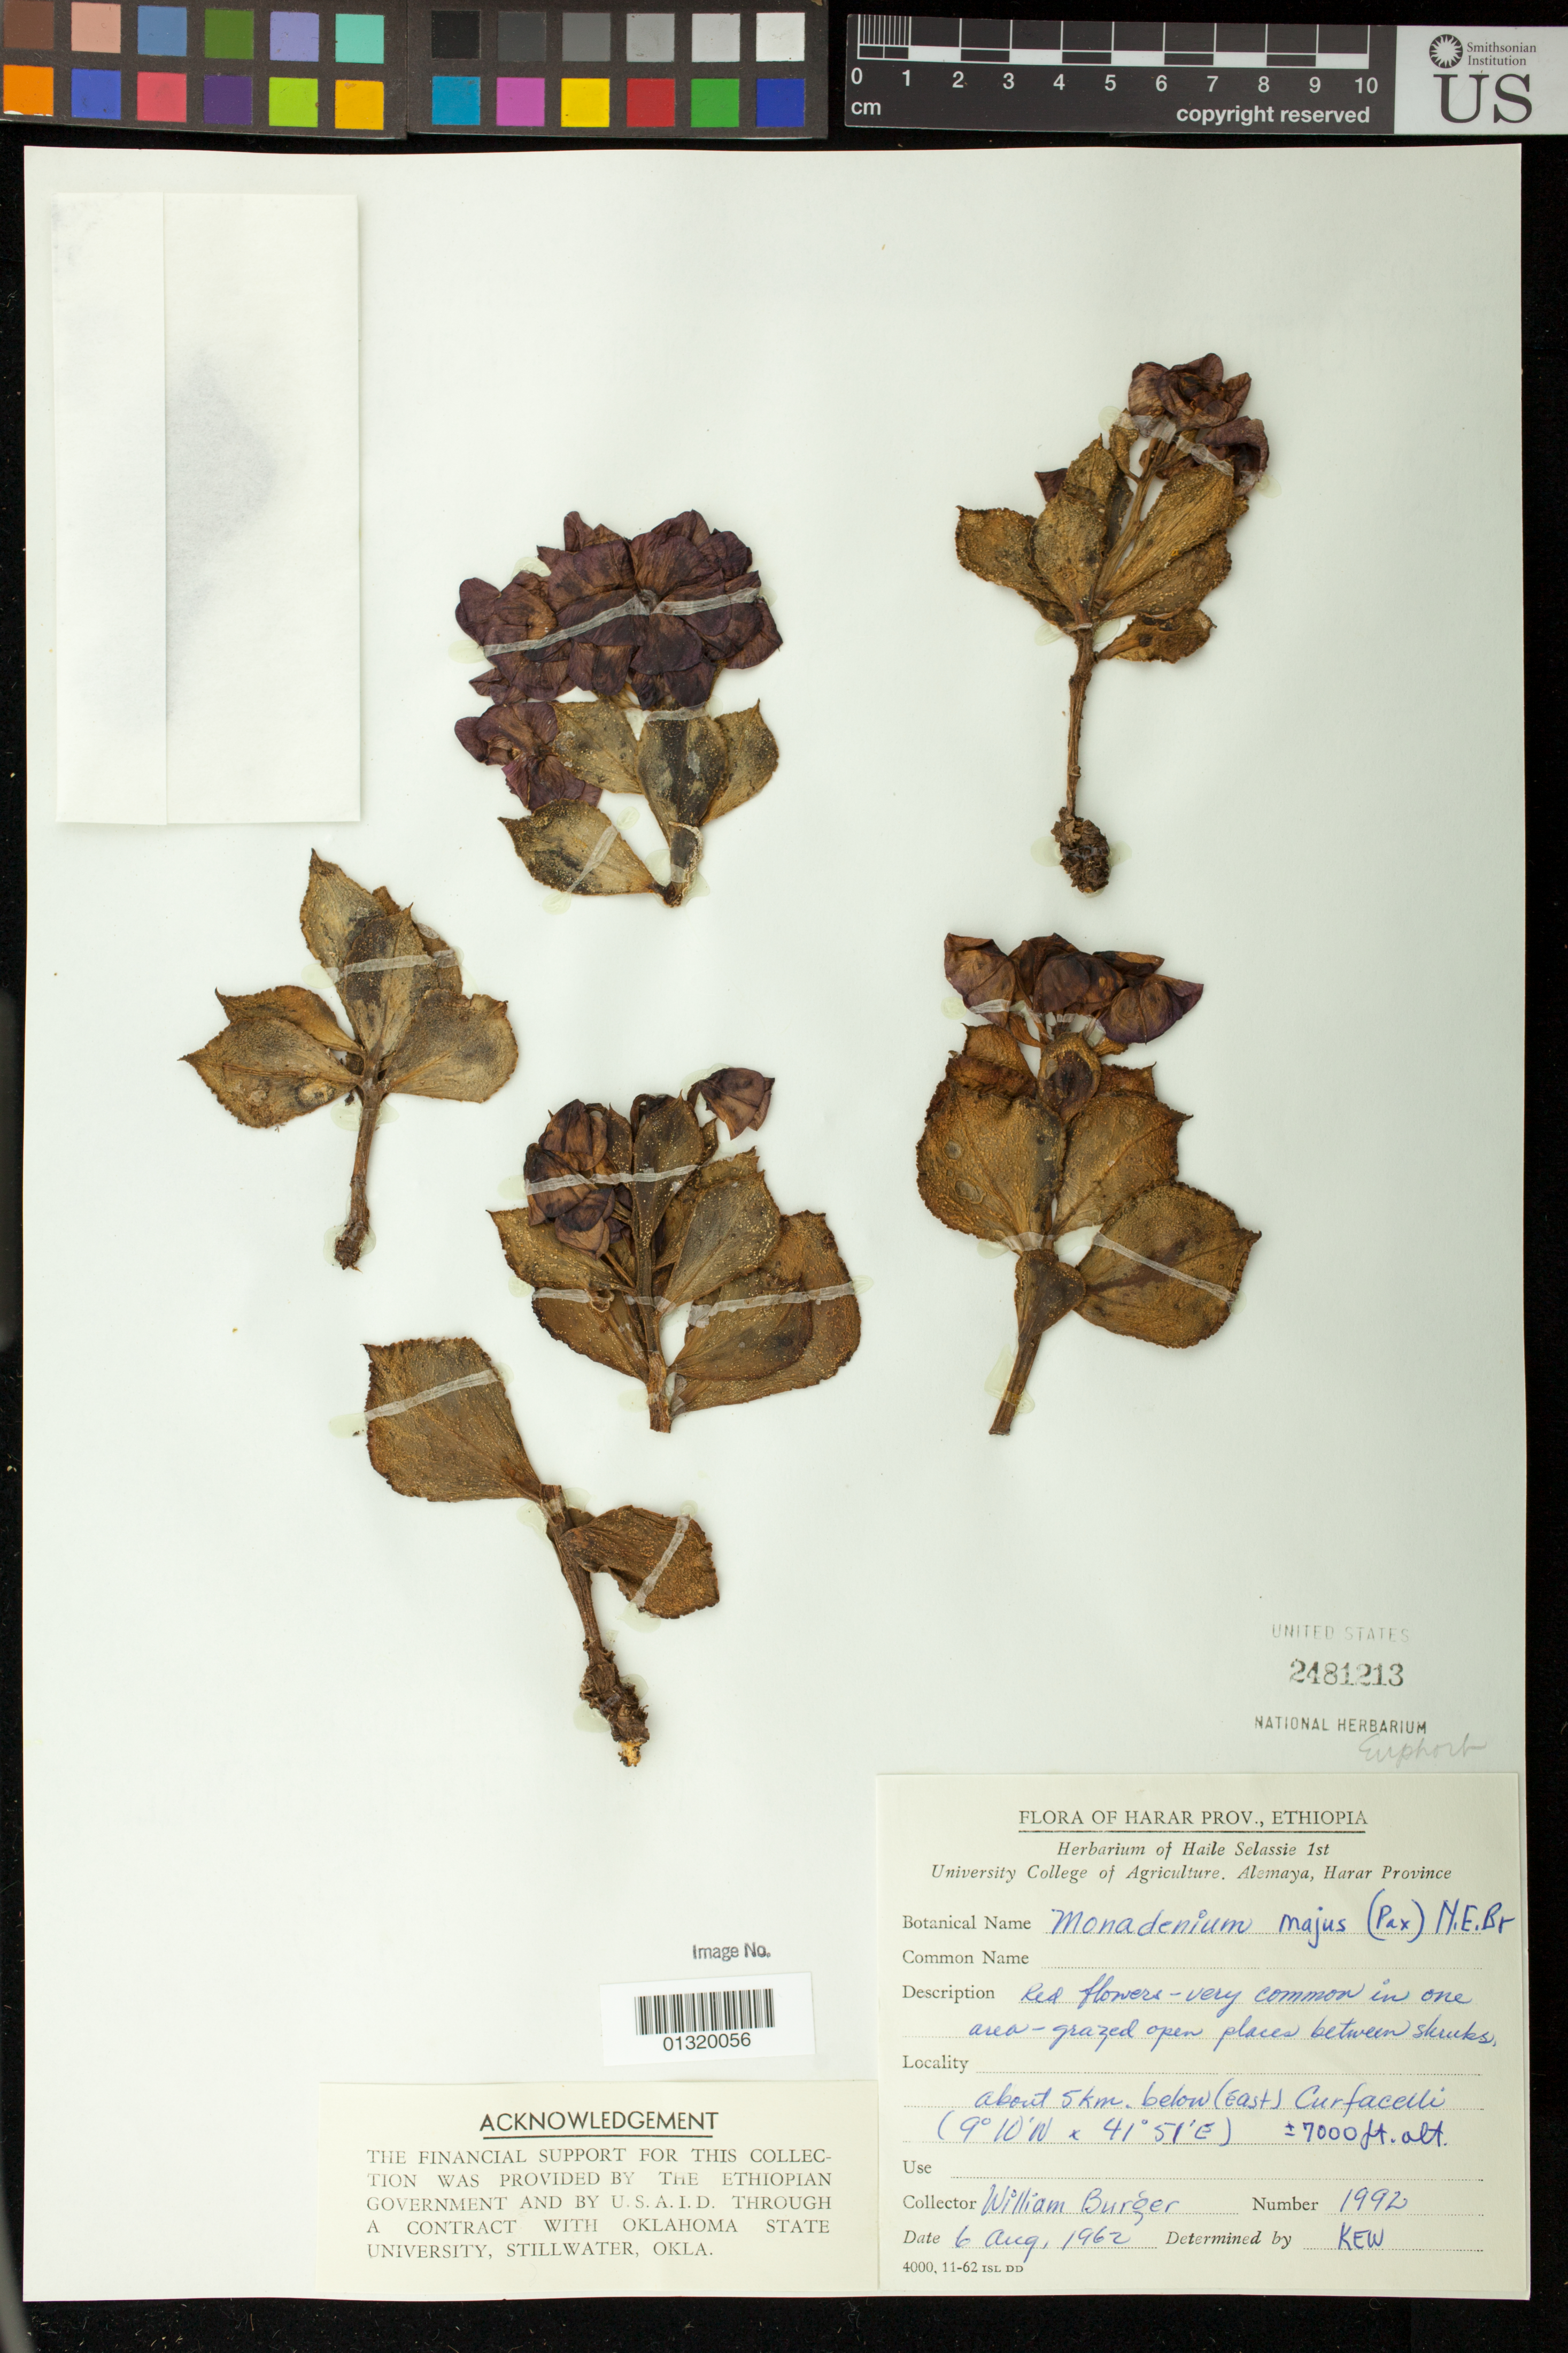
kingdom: Plantae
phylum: Tracheophyta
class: Magnoliopsida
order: Malpighiales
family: Picrodendraceae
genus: Micrantheum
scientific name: Micrantheum majus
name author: (Pax) N.E. Br.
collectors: W. Burger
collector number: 1992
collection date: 1962-08-06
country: Ethiopia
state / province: Oromiya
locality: about 5 km. below (east) Curfacelli [Kurfa Chele]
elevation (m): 2134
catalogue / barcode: US 2481213